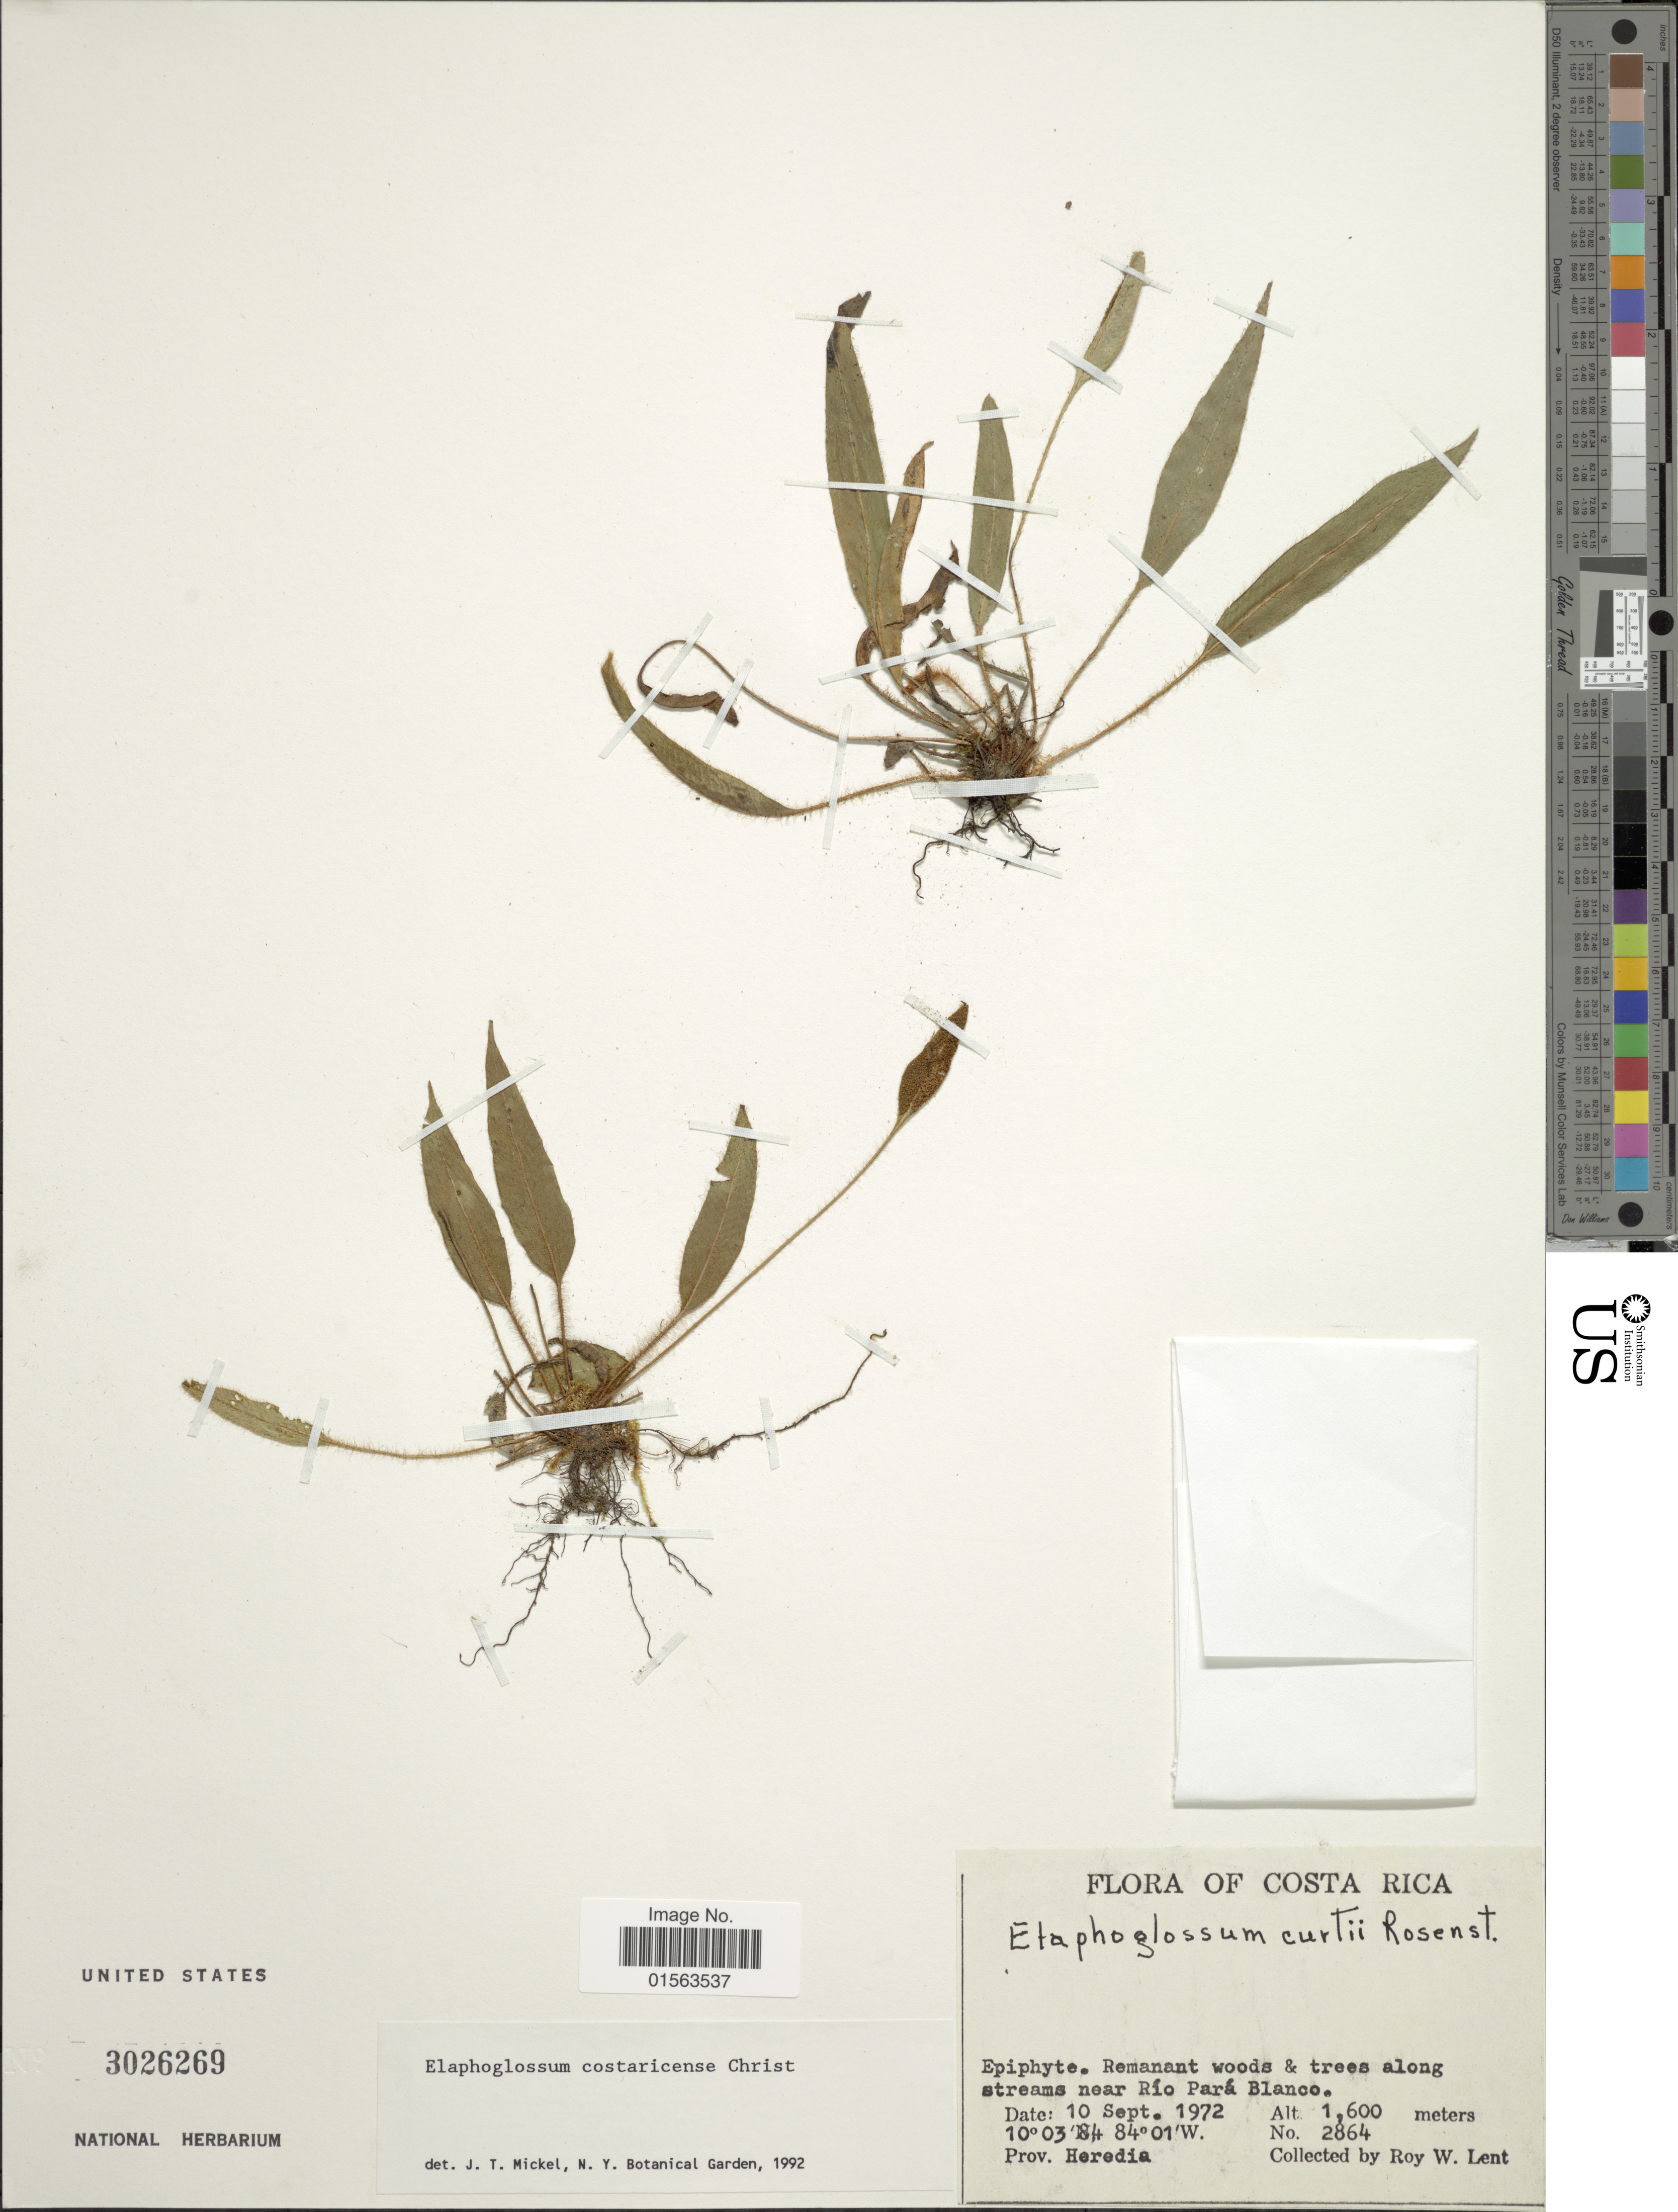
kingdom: Plantae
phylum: Tracheophyta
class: Polypodiopsida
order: Polypodiales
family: Dryopteridaceae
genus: Elaphoglossum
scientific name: Elaphoglossum costaricense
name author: Christ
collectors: R. W. Lent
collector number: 2864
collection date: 1972-09-10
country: Costa Rica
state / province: Heredia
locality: Along streams near Rio Para Blanco, prov. Heredia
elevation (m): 1600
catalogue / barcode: US 3026269